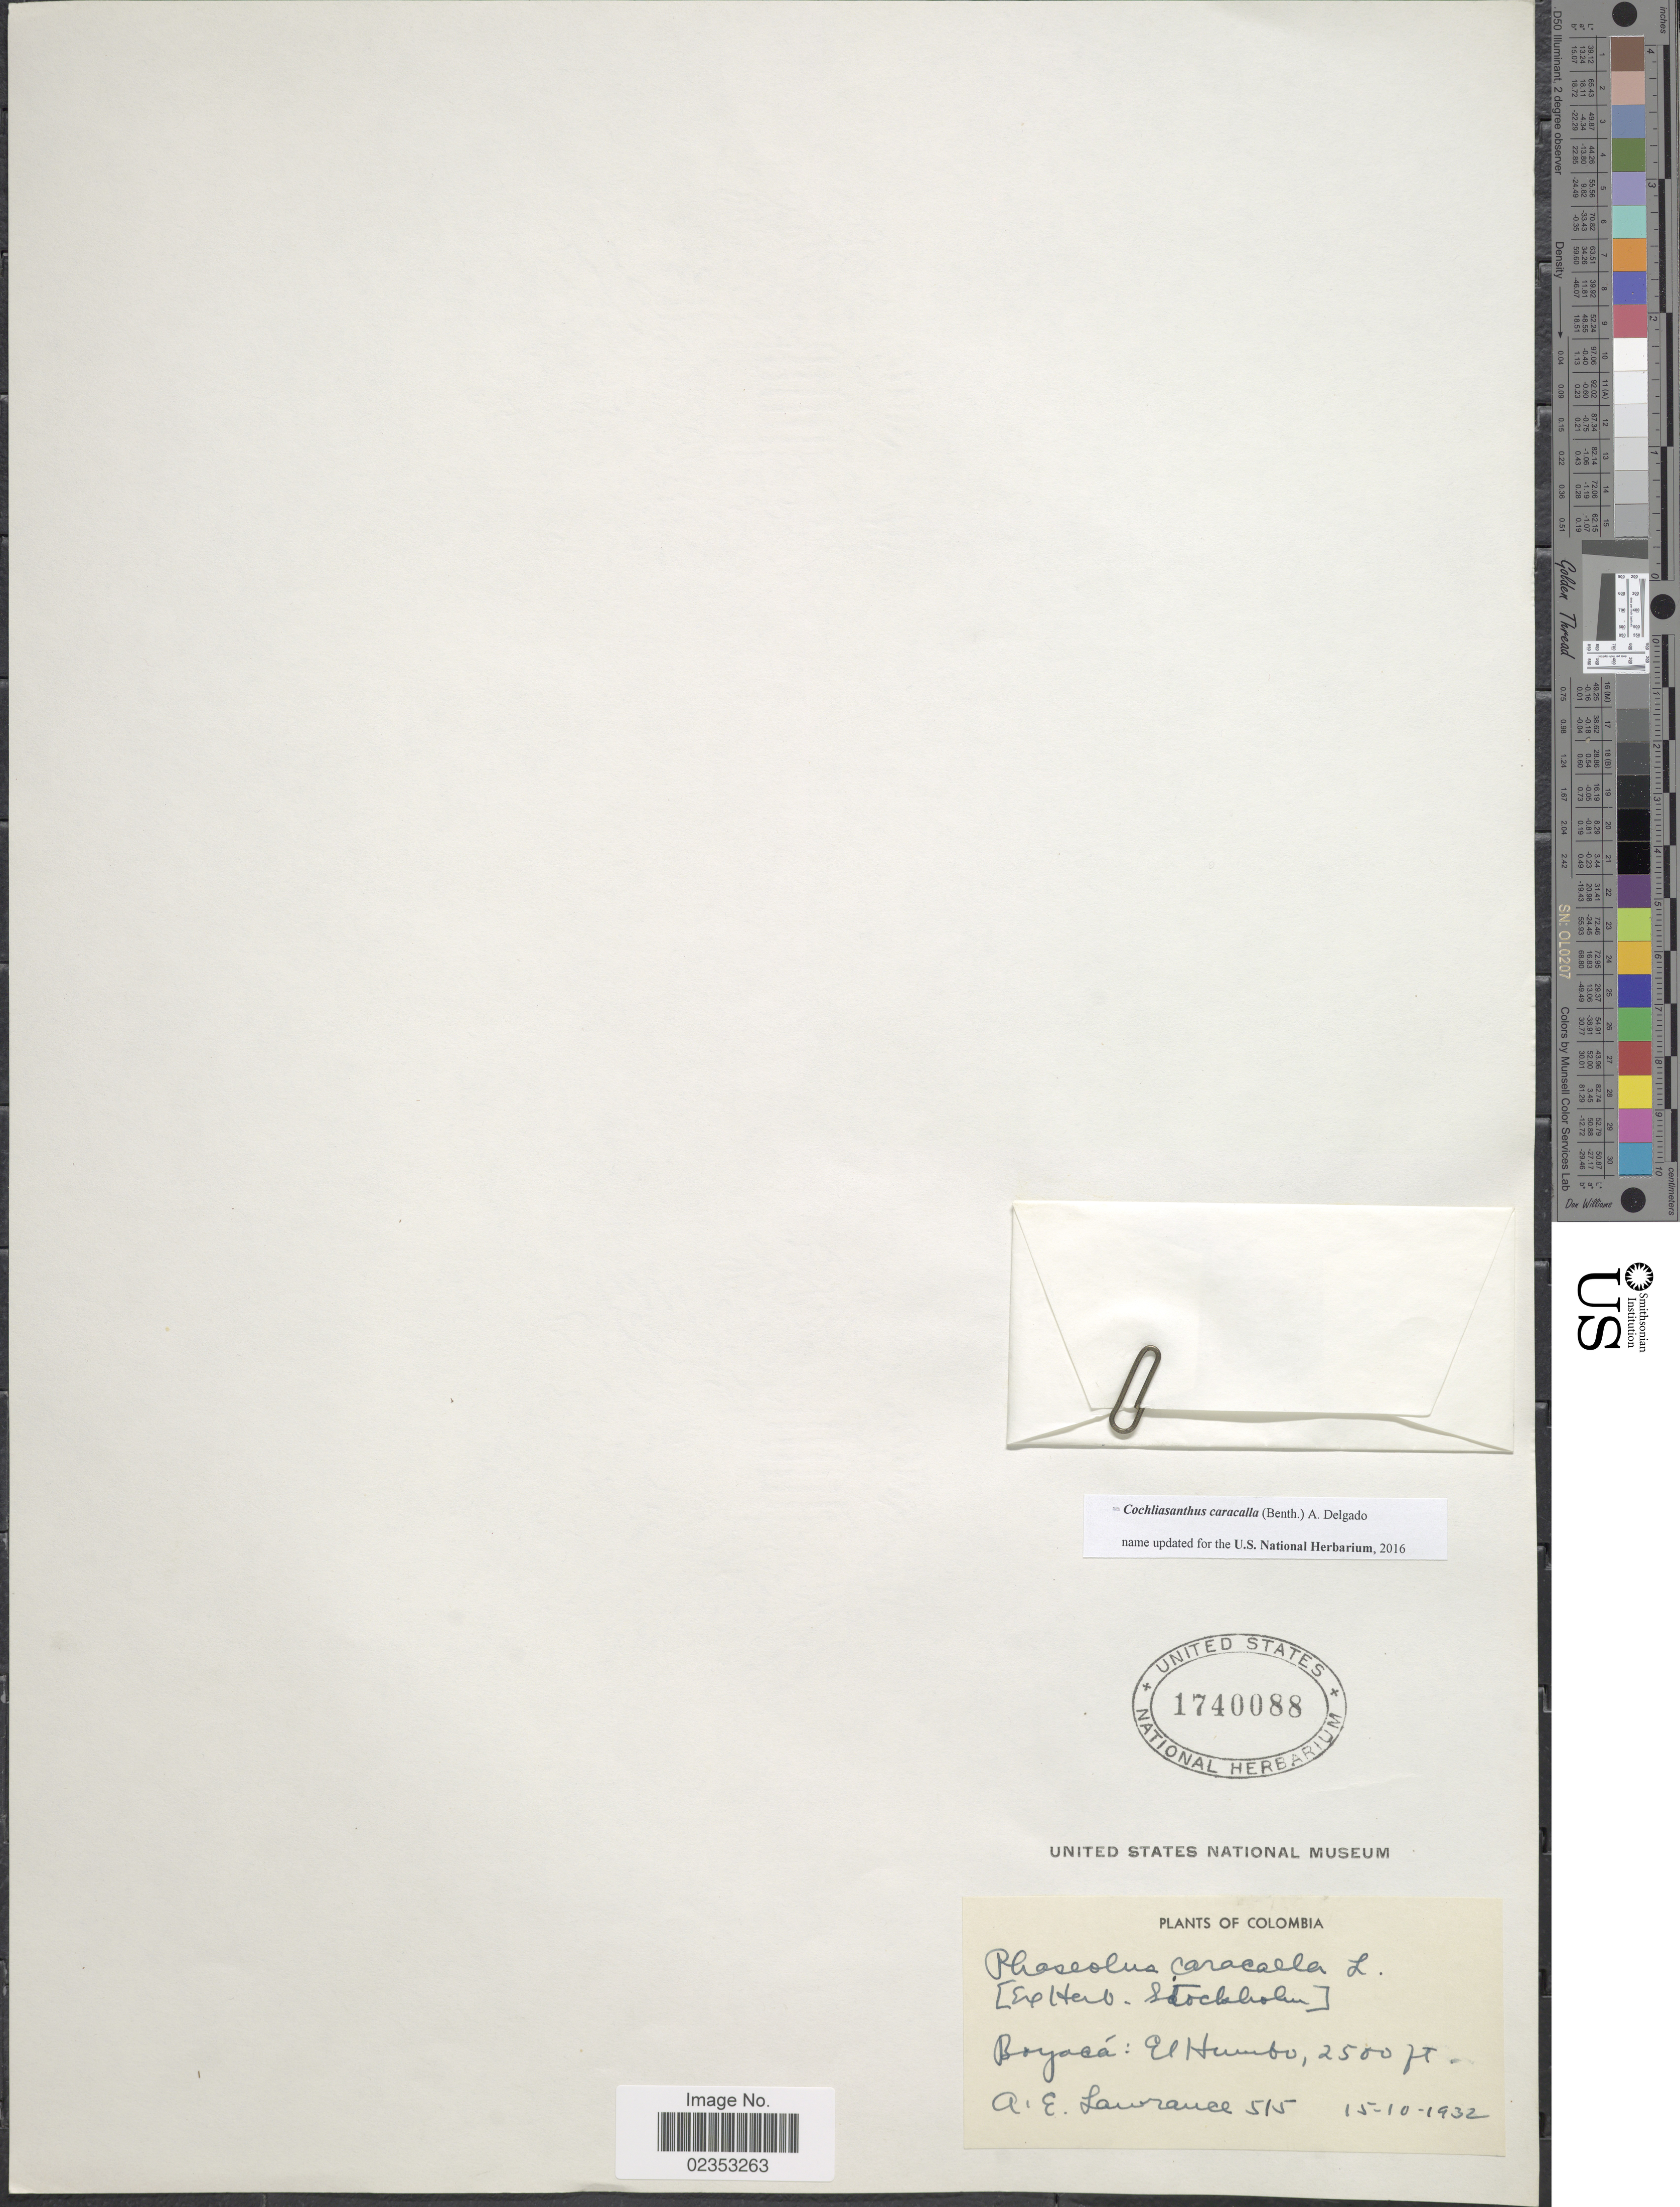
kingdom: Plantae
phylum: Tracheophyta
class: Magnoliopsida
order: Fabales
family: Fabaceae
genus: Cochliasanthus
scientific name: Cochliasanthus caracalla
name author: (L.) Trew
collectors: A. Lawrance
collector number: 515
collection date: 1932-10-15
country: Colombia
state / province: Boyacá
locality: El Humbo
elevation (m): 762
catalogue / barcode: US 1740088